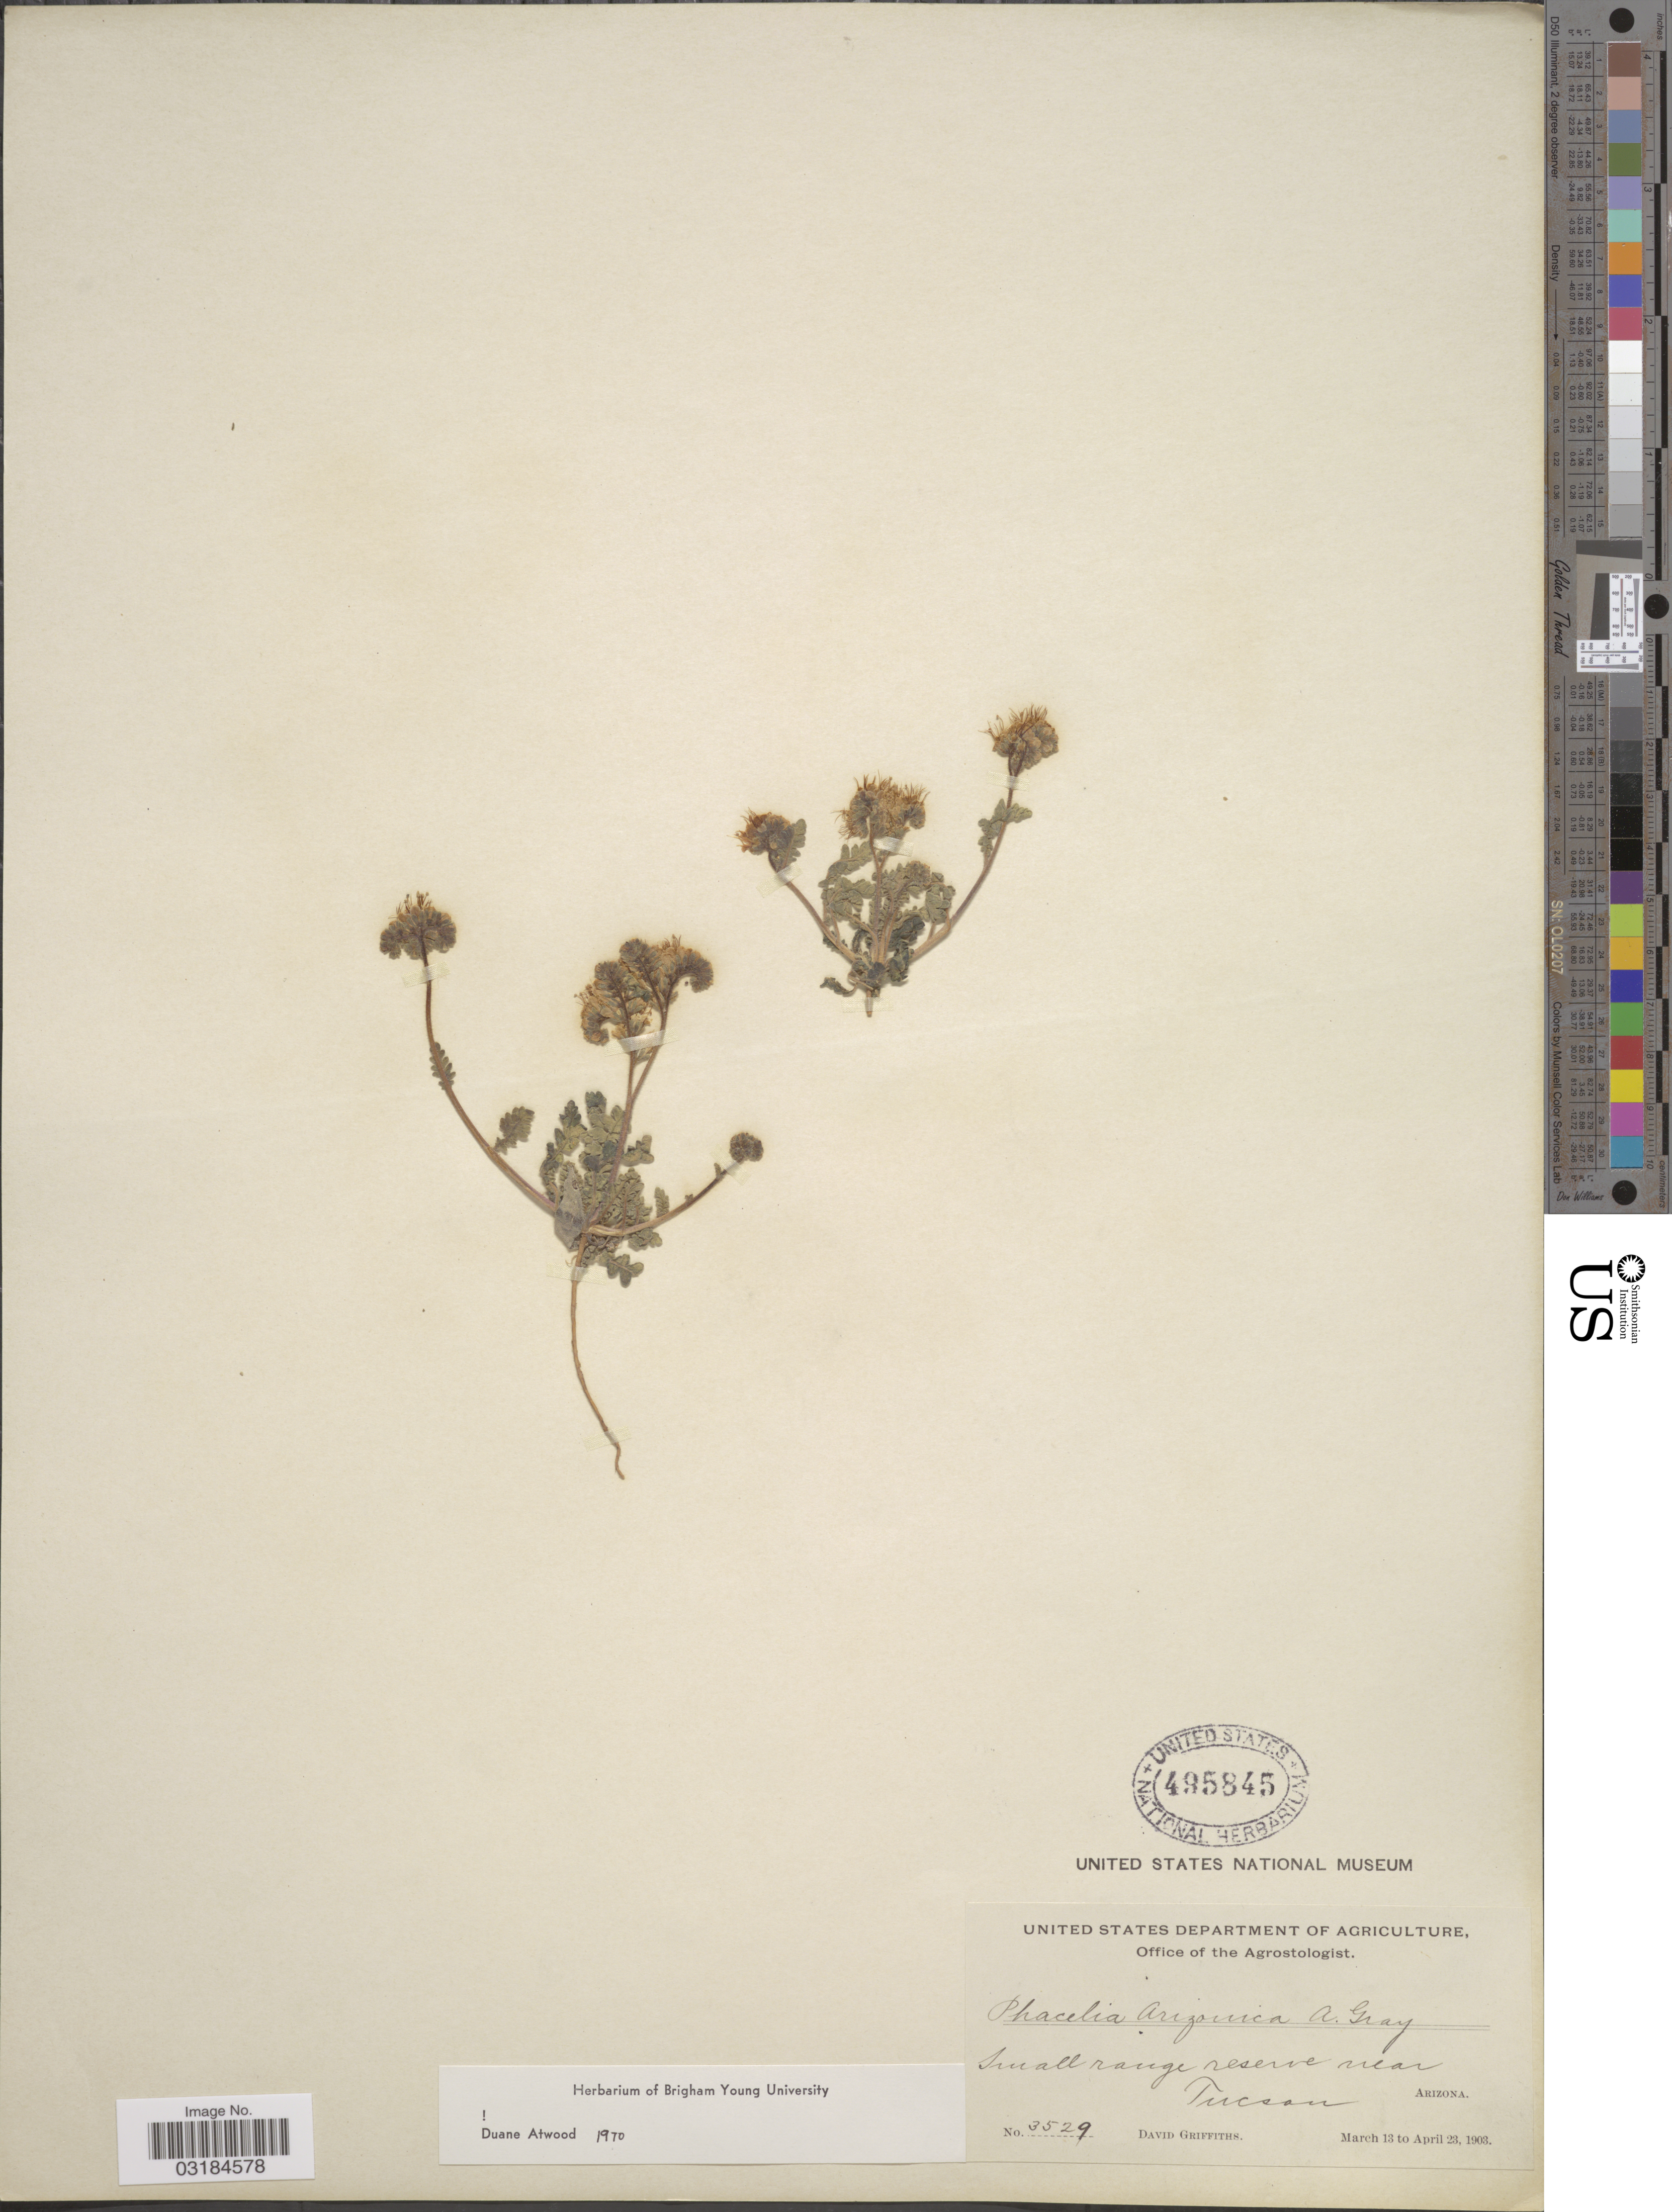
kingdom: Plantae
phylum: Tracheophyta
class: Magnoliopsida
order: Boraginales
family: Hydrophyllaceae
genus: Phacelia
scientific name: Phacelia arizonica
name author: A. Gray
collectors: D. Griffiths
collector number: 3529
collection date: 1903-03-13/1903-04-23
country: United States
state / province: Arizona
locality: Small range reserve near Tucson.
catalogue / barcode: US 495845